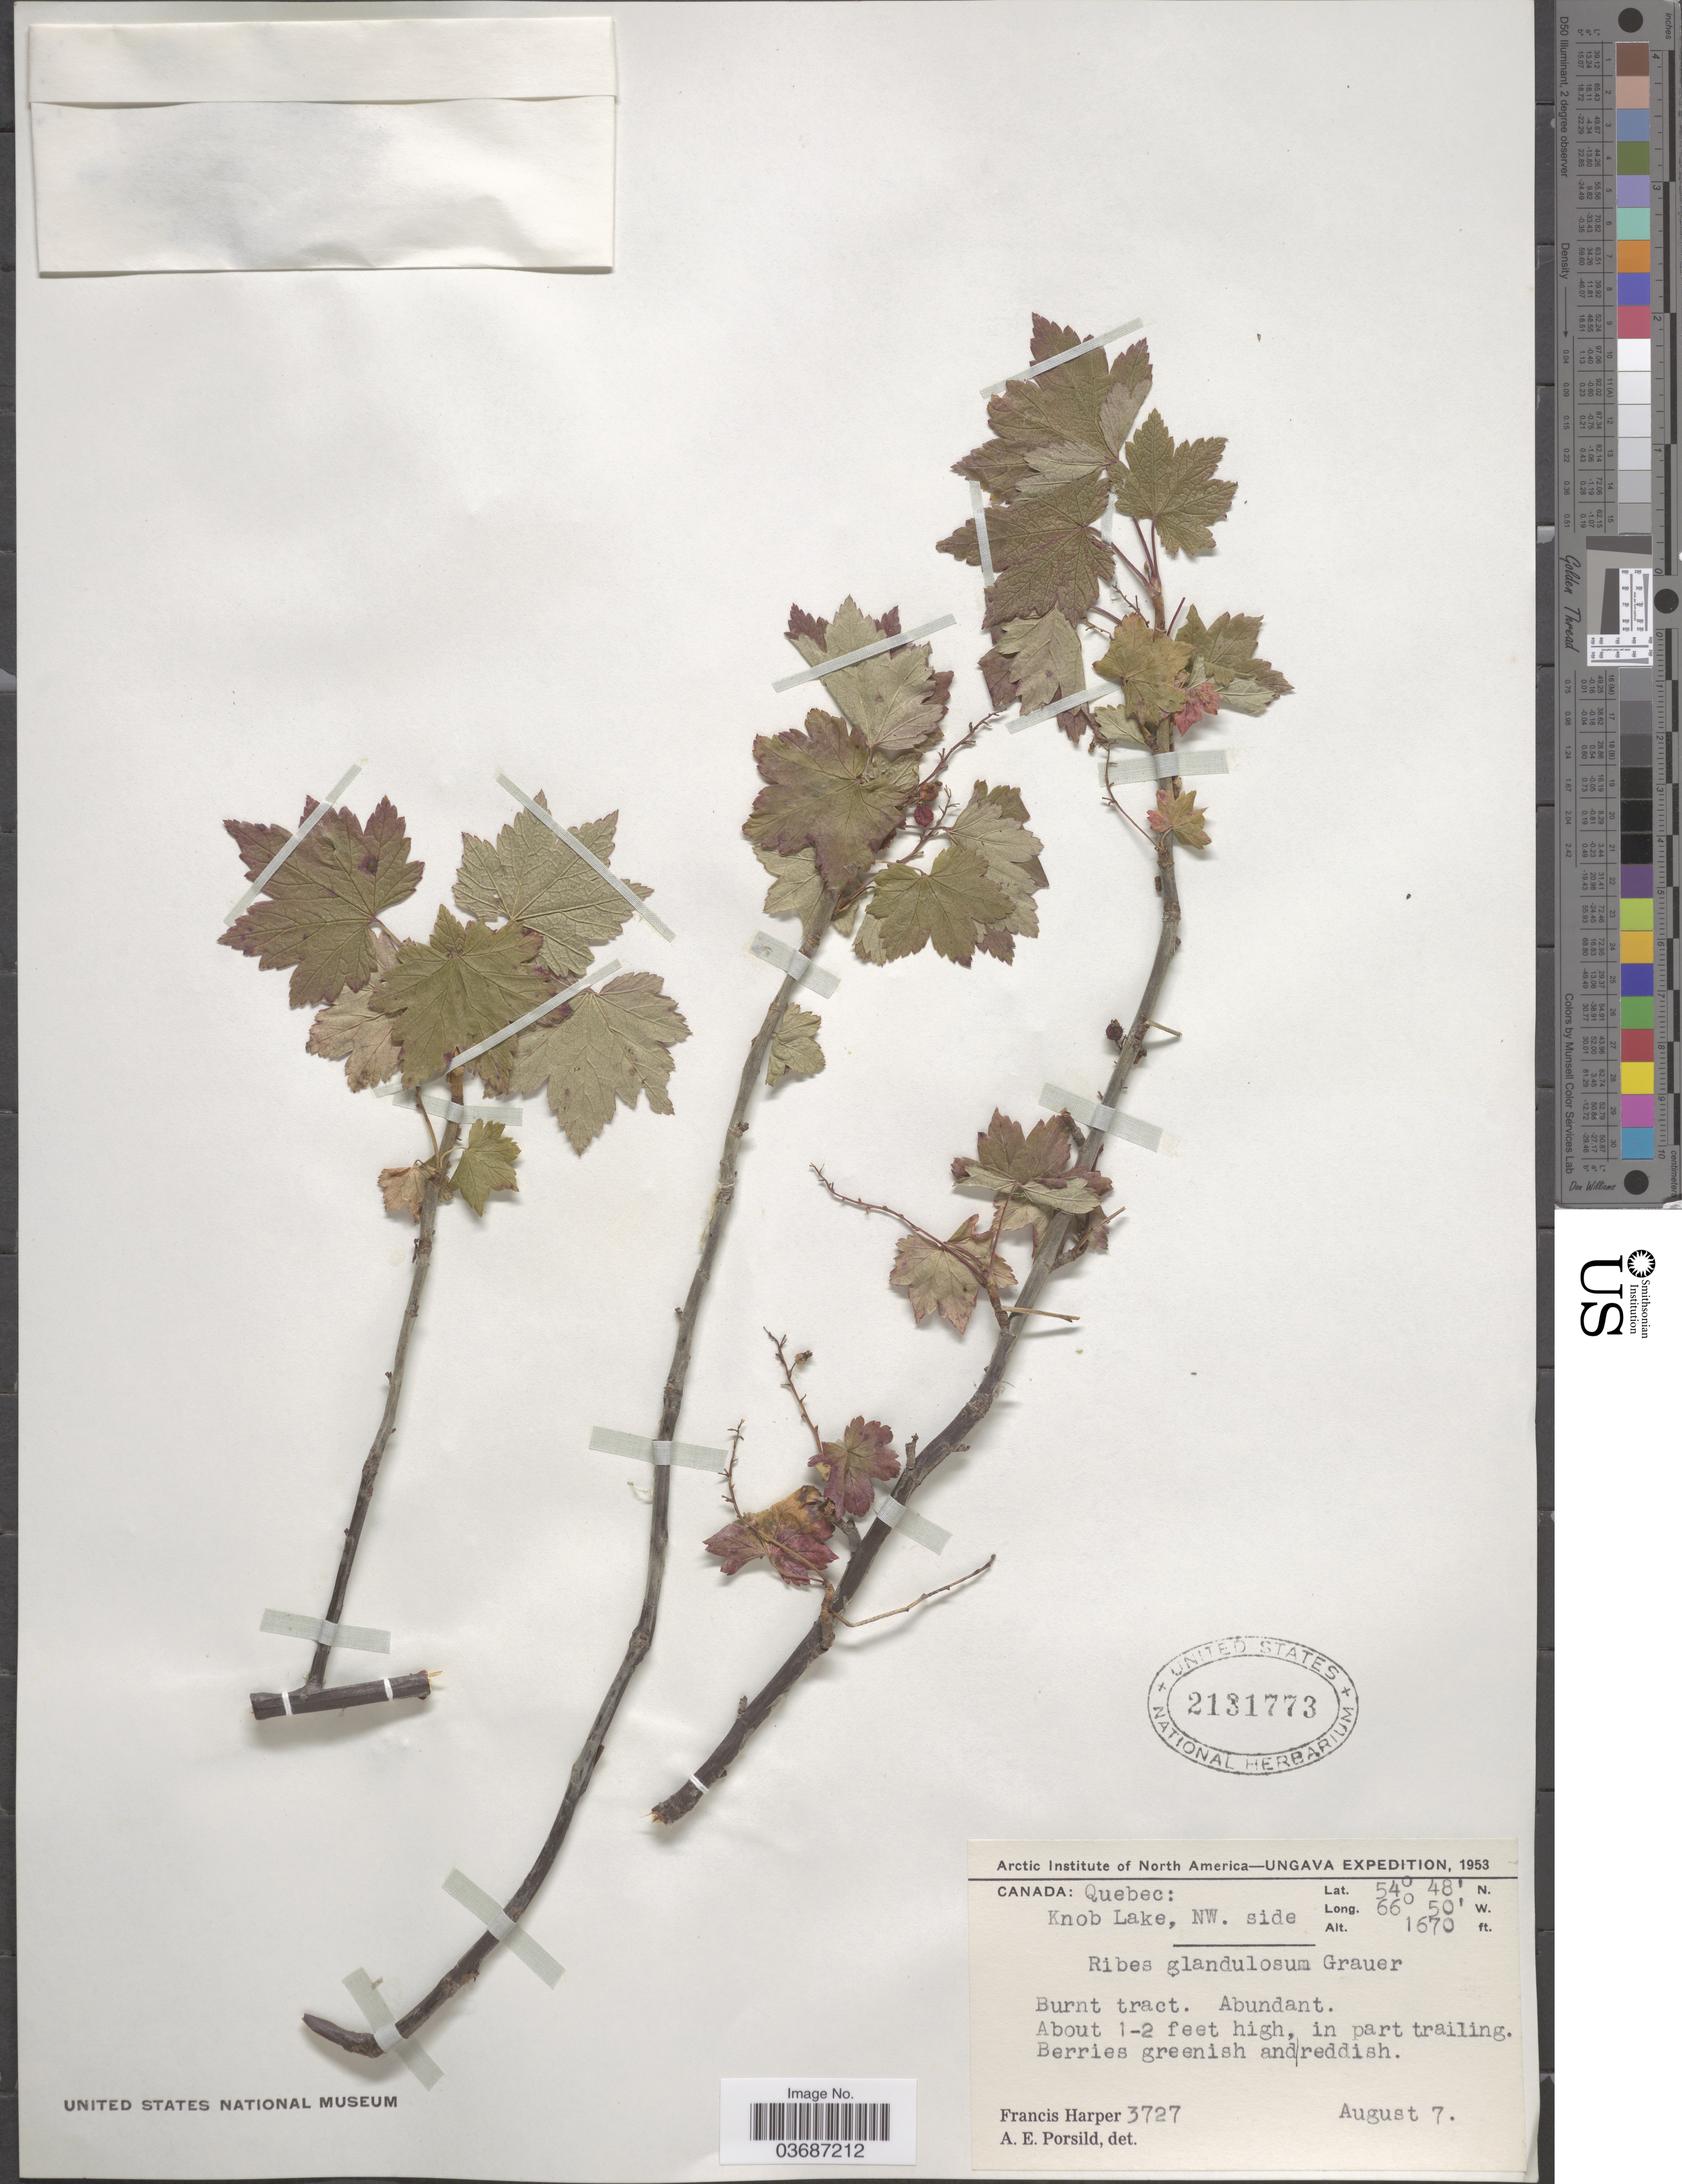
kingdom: Plantae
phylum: Tracheophyta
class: Magnoliopsida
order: Saxifragales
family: Grossulariaceae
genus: Ribes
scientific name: Ribes glandulosum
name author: Ruiz & Pav.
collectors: F. Harper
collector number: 3727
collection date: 1953-08-07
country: Canada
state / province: Quebec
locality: Knob Lake, NW. side. Arctic Institute of North America-Ungava Expedition, 1953.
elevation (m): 509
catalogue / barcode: US 2131773